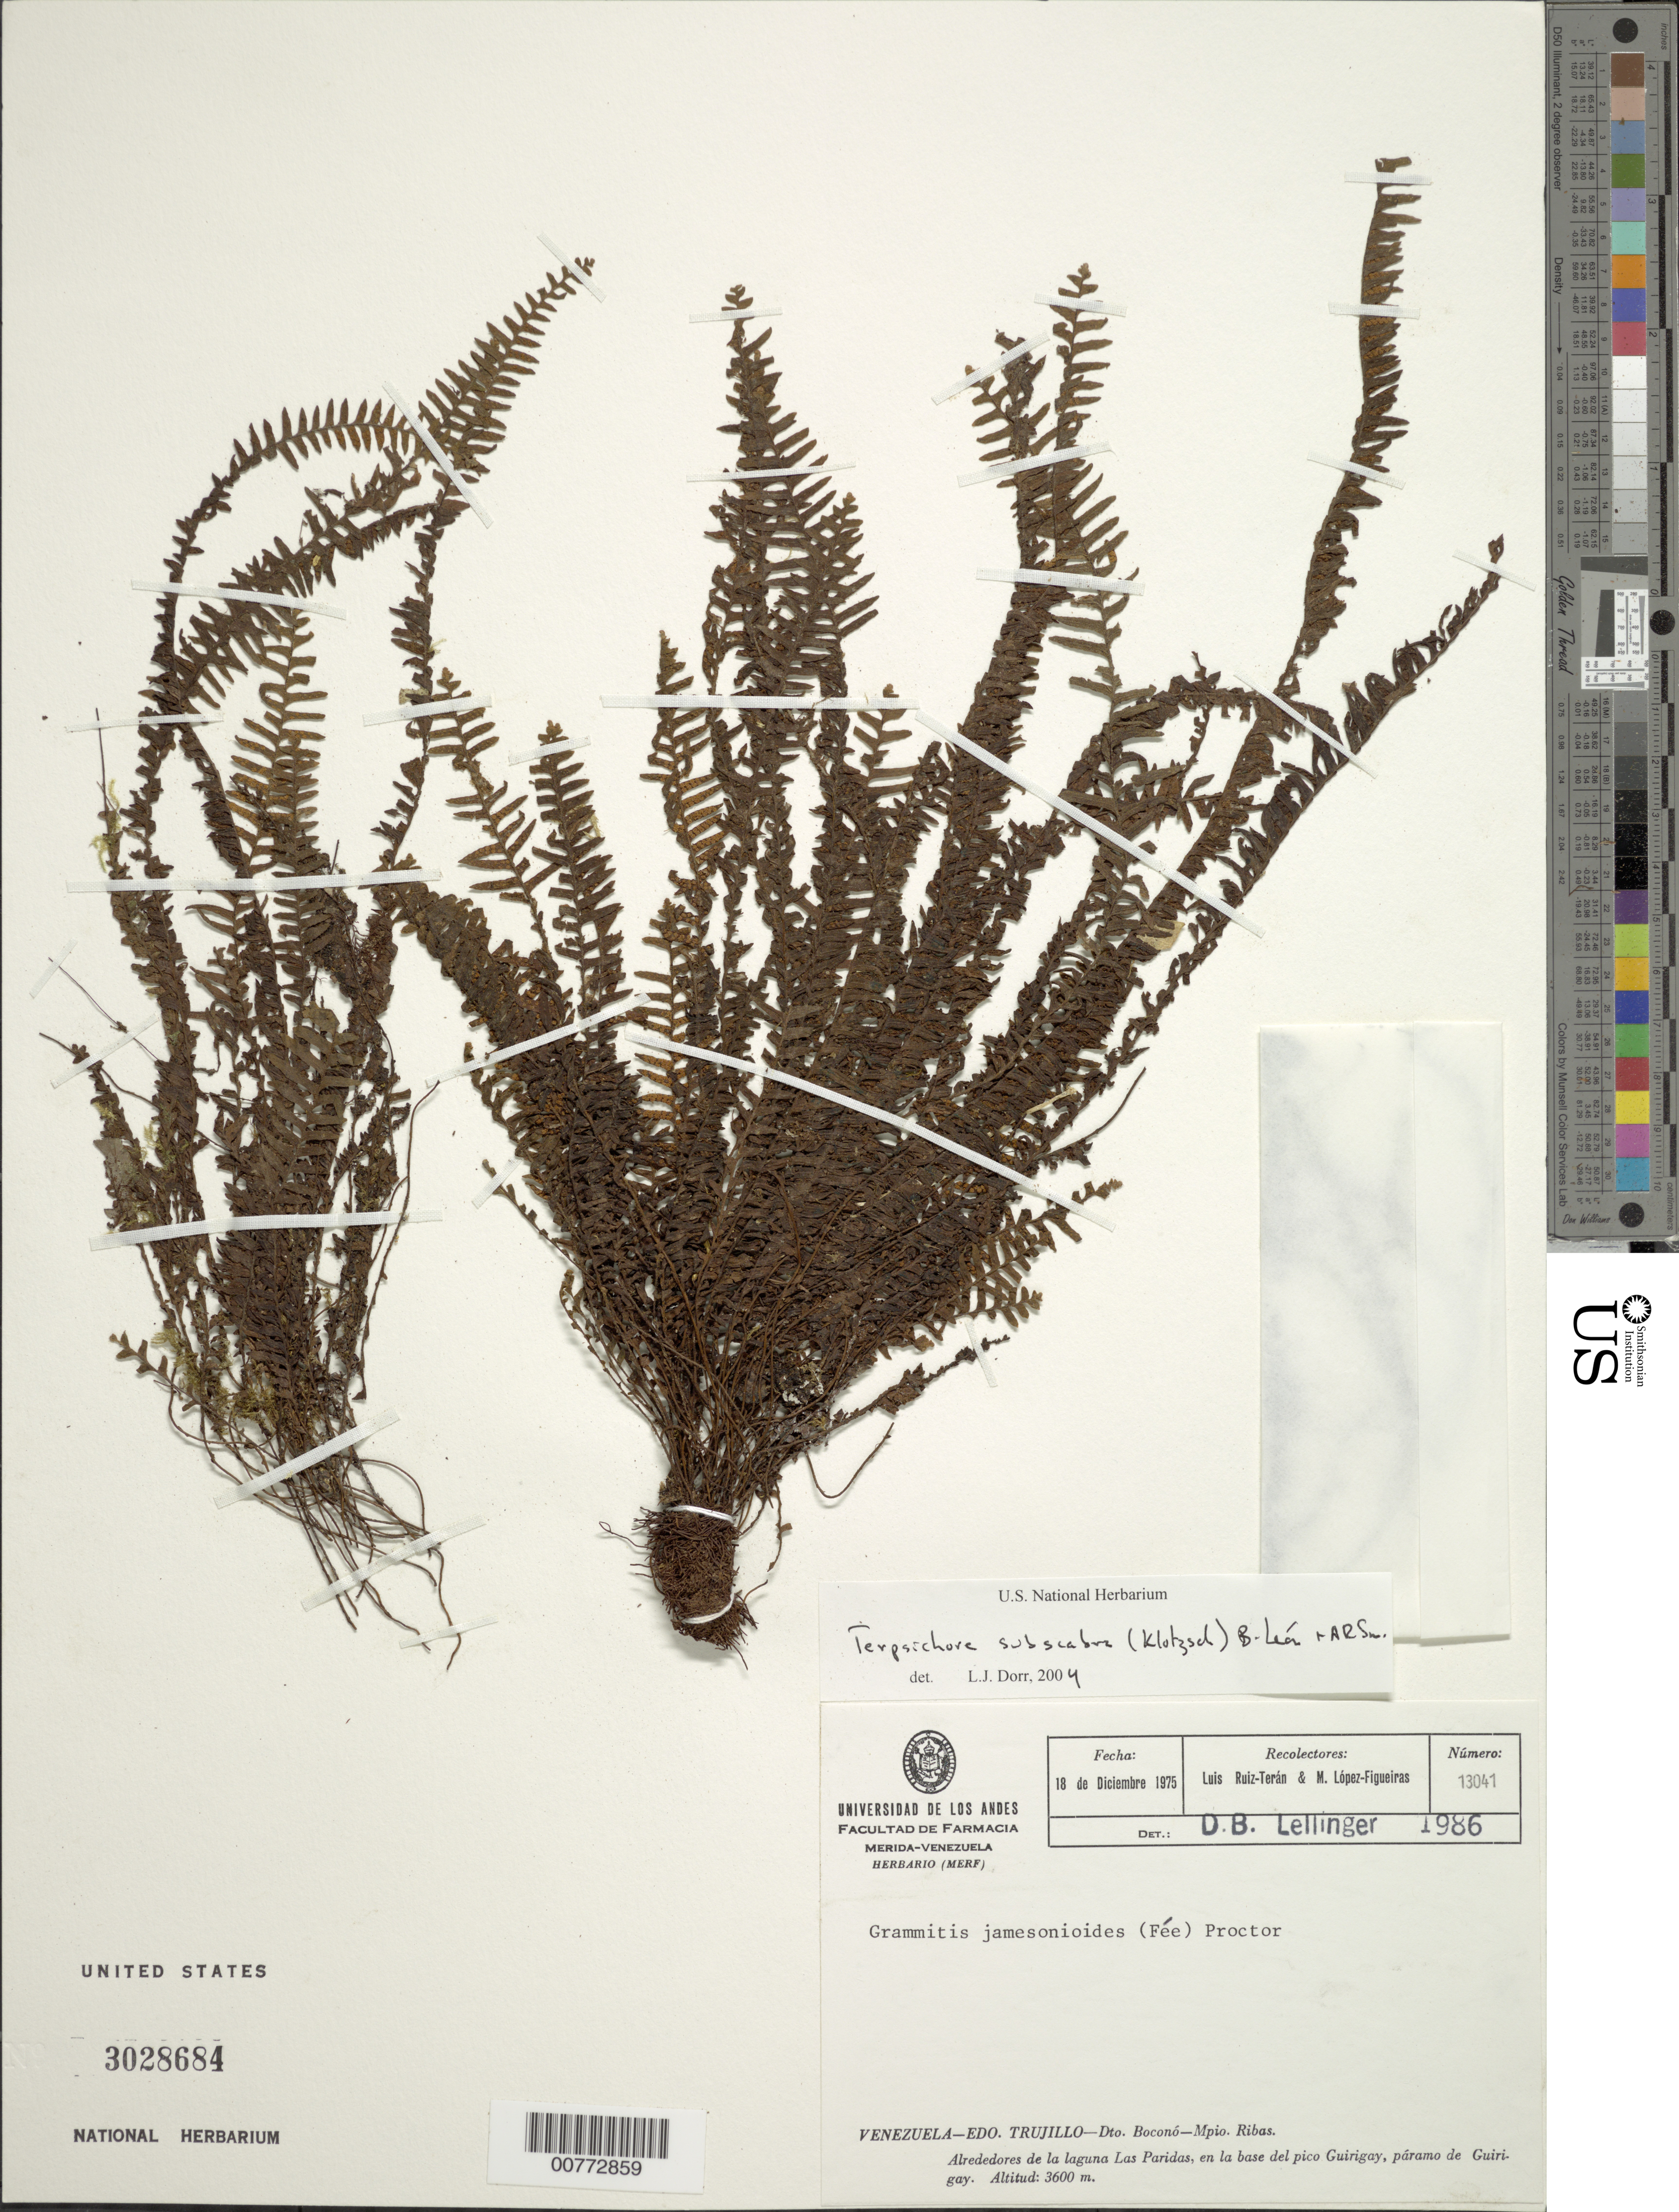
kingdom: Plantae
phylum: Tracheophyta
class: Polypodiopsida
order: Polypodiales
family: Polypodiaceae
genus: Galactodenia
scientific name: Galactodenia subscabra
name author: (Klotzsch) Sundue & Labiak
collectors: L. E. Ruíz-Terán & M. López Figueiras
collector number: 13041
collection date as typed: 18 Dec 1975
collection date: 1975-12-18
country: Venezuela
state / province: Trujillo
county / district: Mpio Boconó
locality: Ribas. Alrededores de la Laguna Las Paridas, en la base del pico Guirigay, Páramo de Guirigay.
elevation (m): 3600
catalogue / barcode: US 3028684